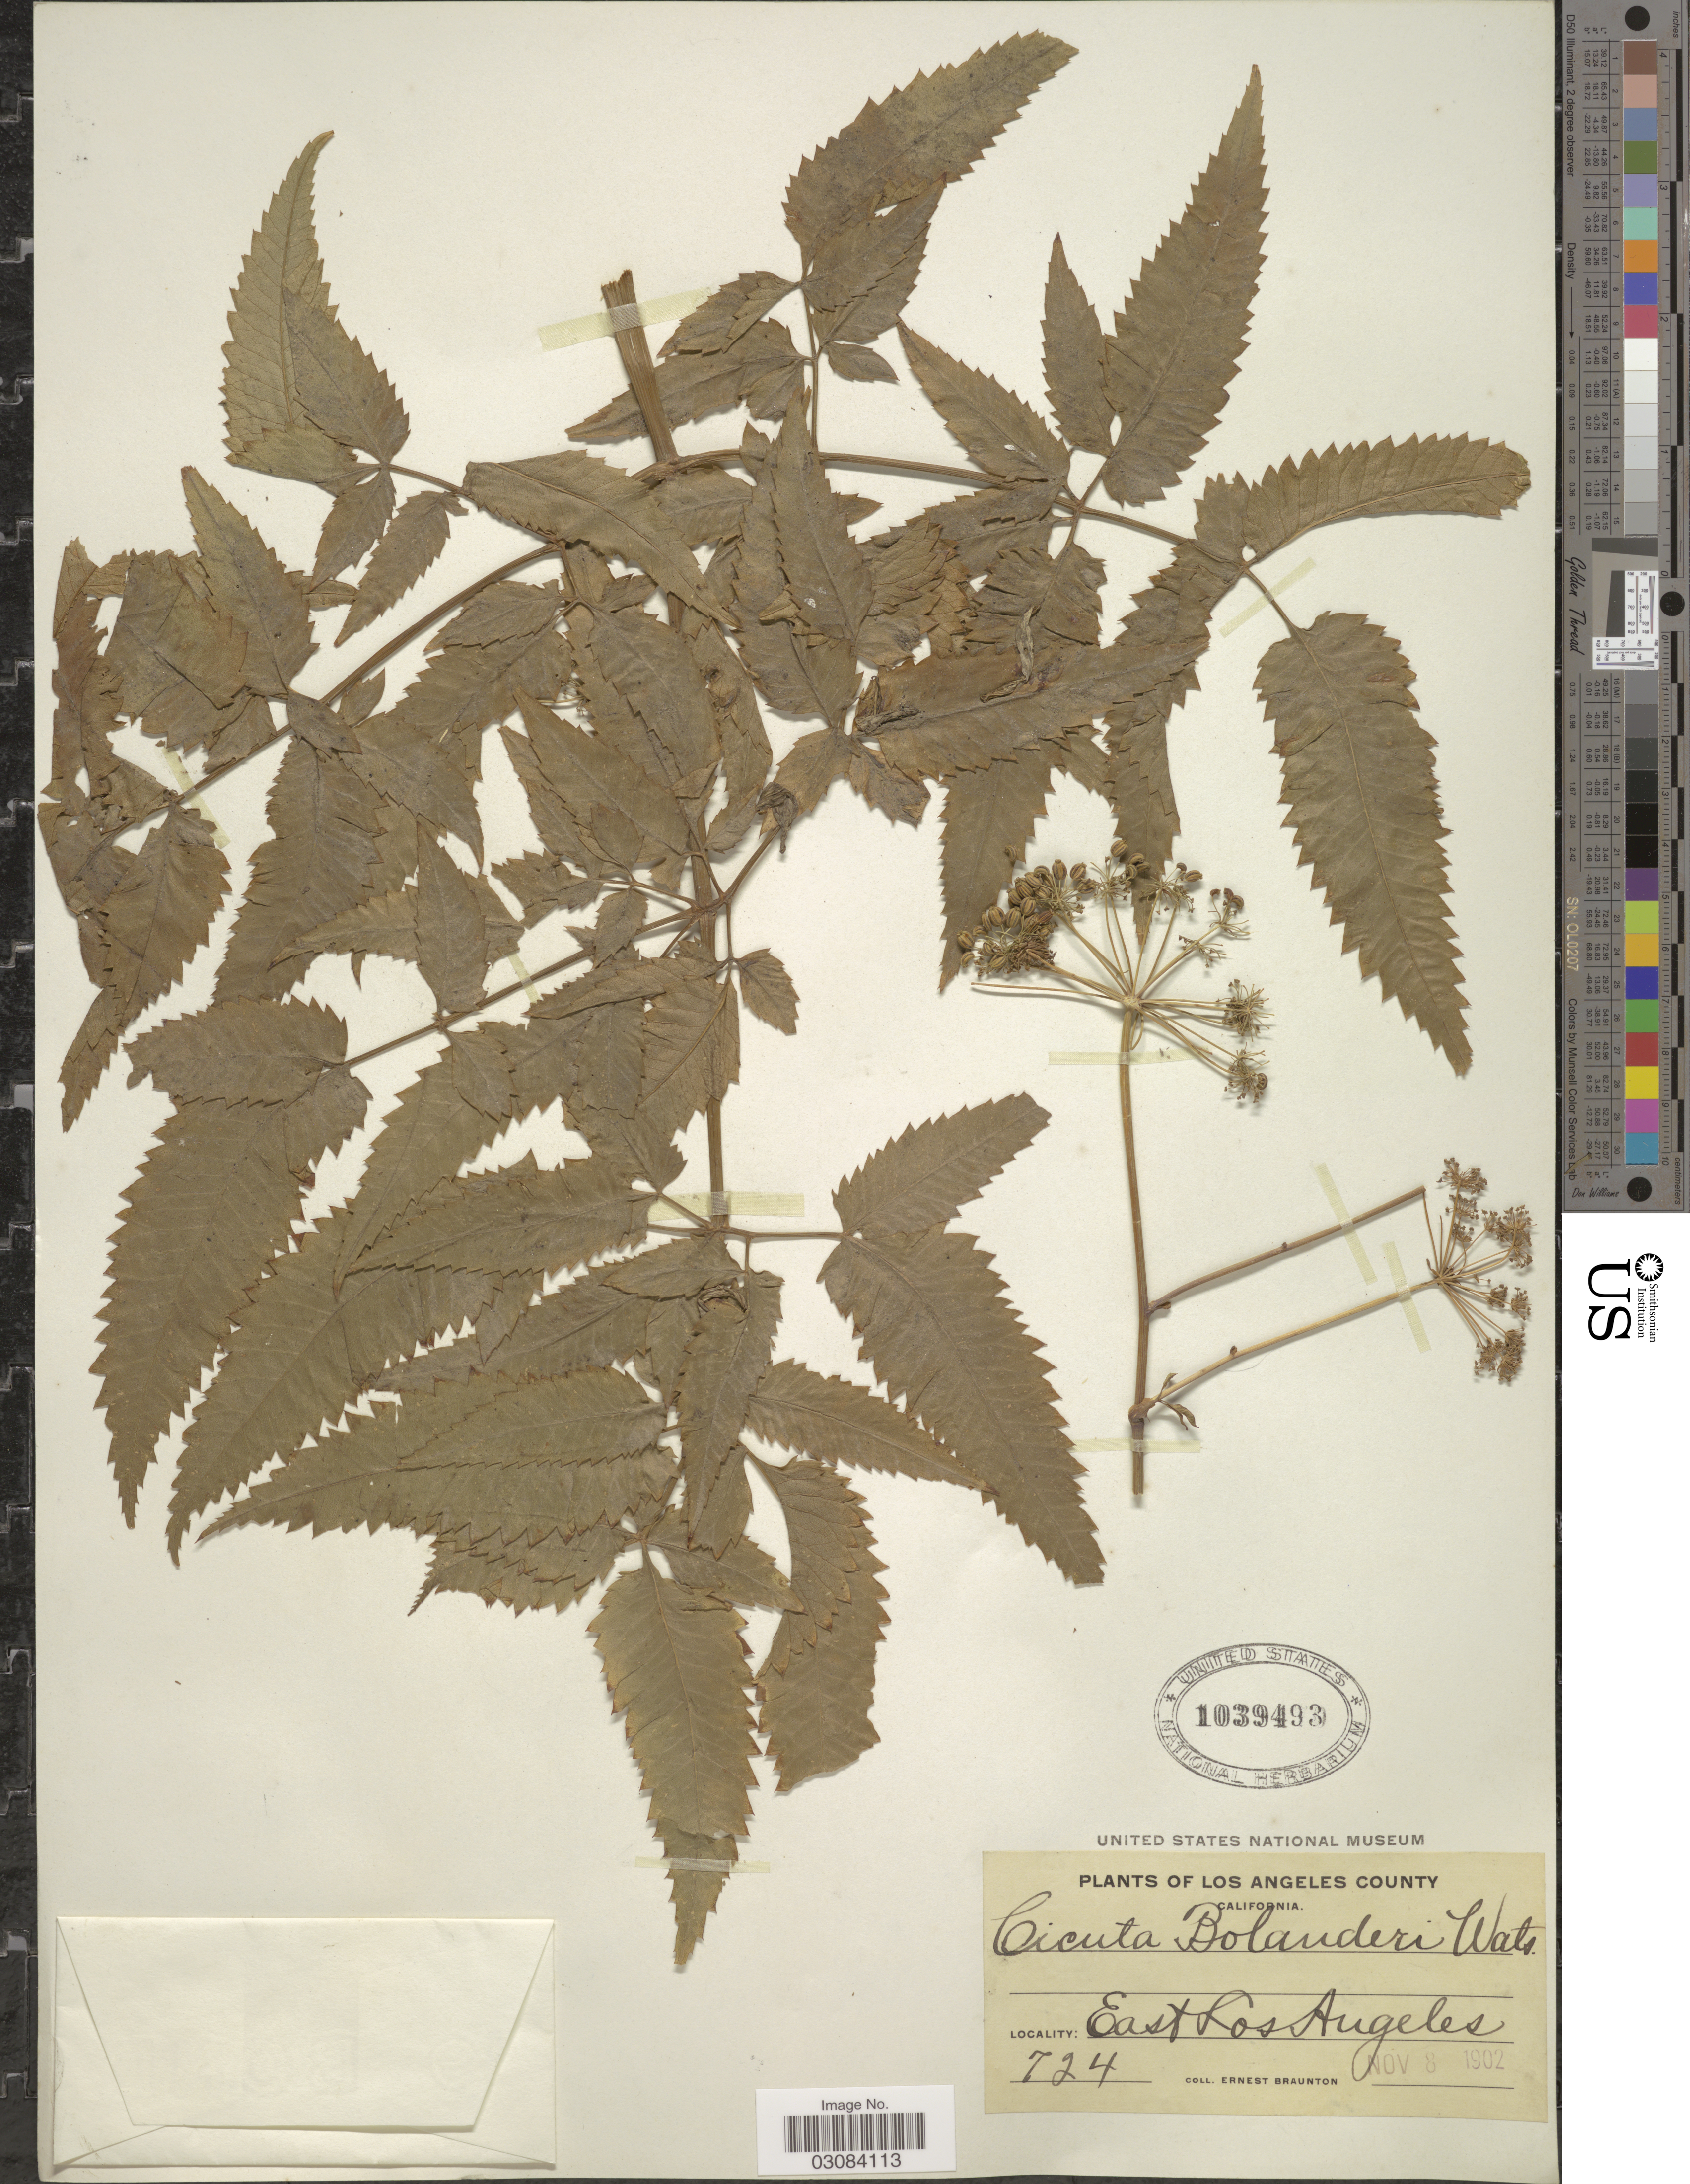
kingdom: Plantae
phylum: Tracheophyta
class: Magnoliopsida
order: Apiales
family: Apiaceae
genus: Cicuta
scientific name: Cicuta bolanderi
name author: A. Gray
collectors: E. Braunton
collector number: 724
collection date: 1902-11-08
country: United States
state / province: California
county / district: Los Angeles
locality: Los Angeles County. East Los Angeles.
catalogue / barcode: US 1039493